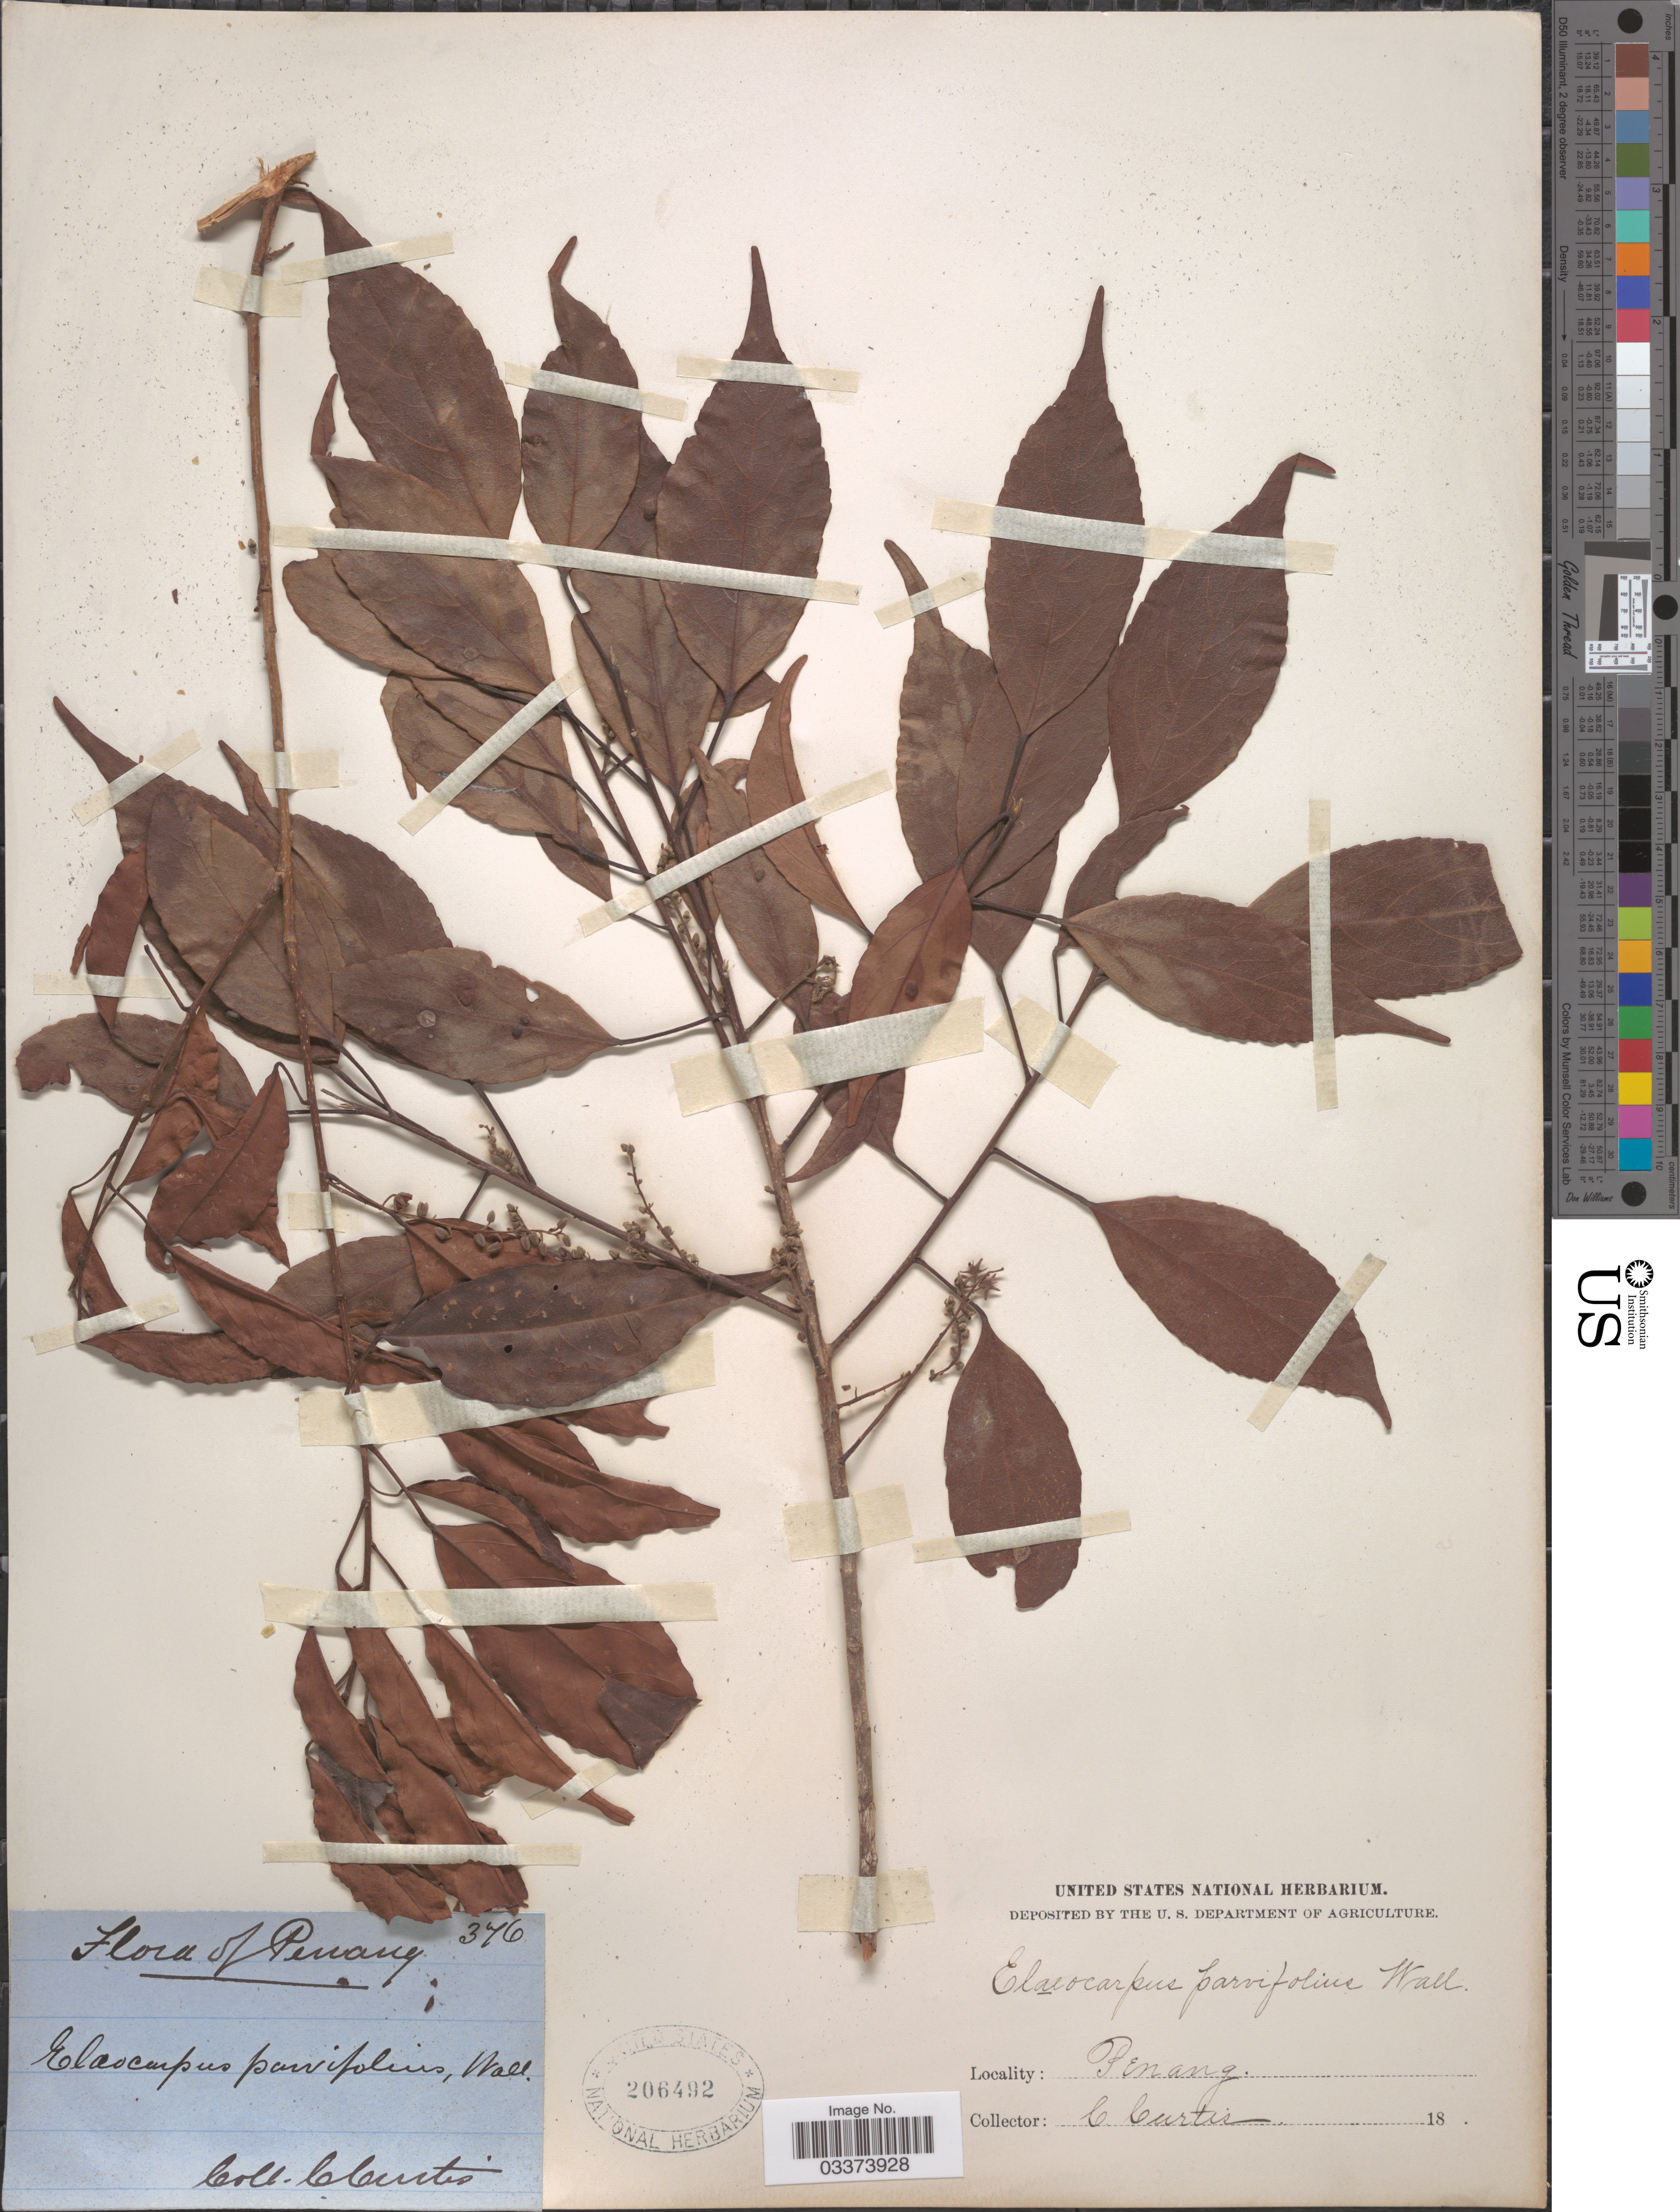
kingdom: Plantae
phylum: Tracheophyta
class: Magnoliopsida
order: Oxalidales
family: Elaeocarpaceae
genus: Elaeocarpus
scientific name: Elaeocarpus nitidus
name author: Jack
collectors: C. Curtis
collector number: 376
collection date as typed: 18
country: Malaysia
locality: Penang.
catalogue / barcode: US 206492